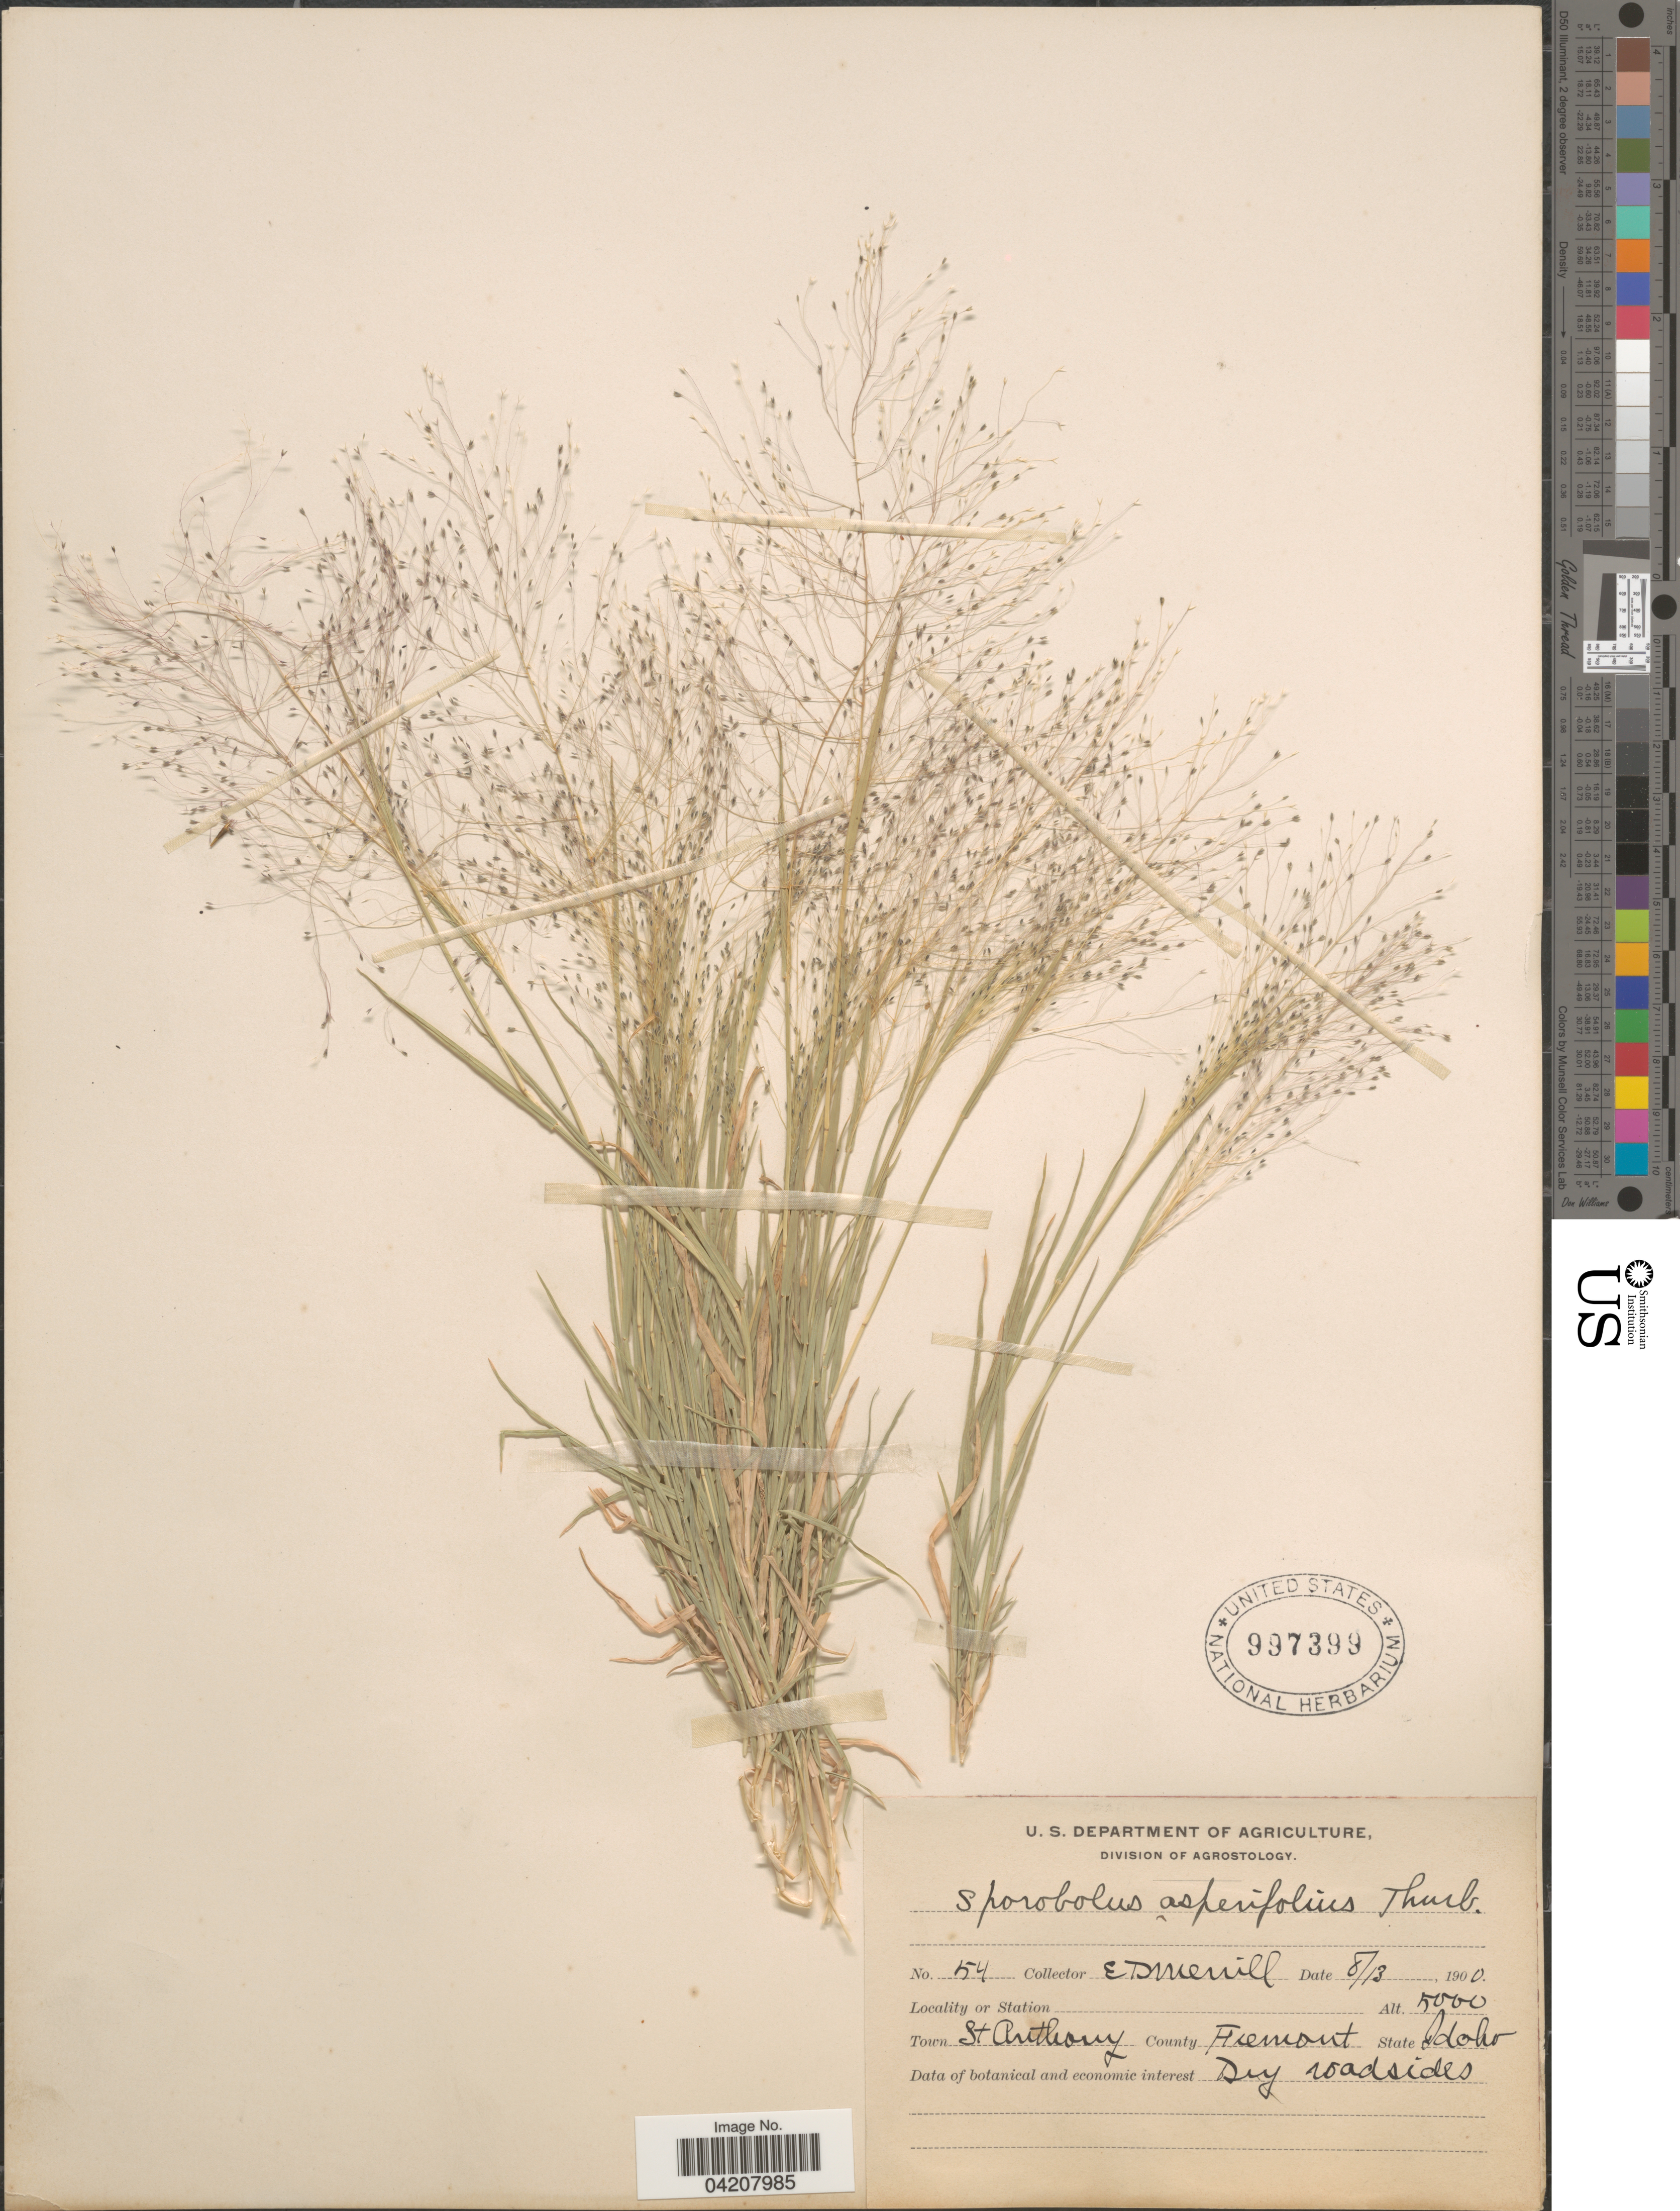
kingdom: Plantae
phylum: Tracheophyta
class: Liliopsida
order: Poales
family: Poaceae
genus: Muhlenbergia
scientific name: Muhlenbergia asperifolia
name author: (Nees & Meyen ex Trin.) Parodi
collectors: E. D. Merrill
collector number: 54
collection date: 1900-08-13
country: United States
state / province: Idaho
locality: Town St Anthony. County Fremont.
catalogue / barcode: US 997399